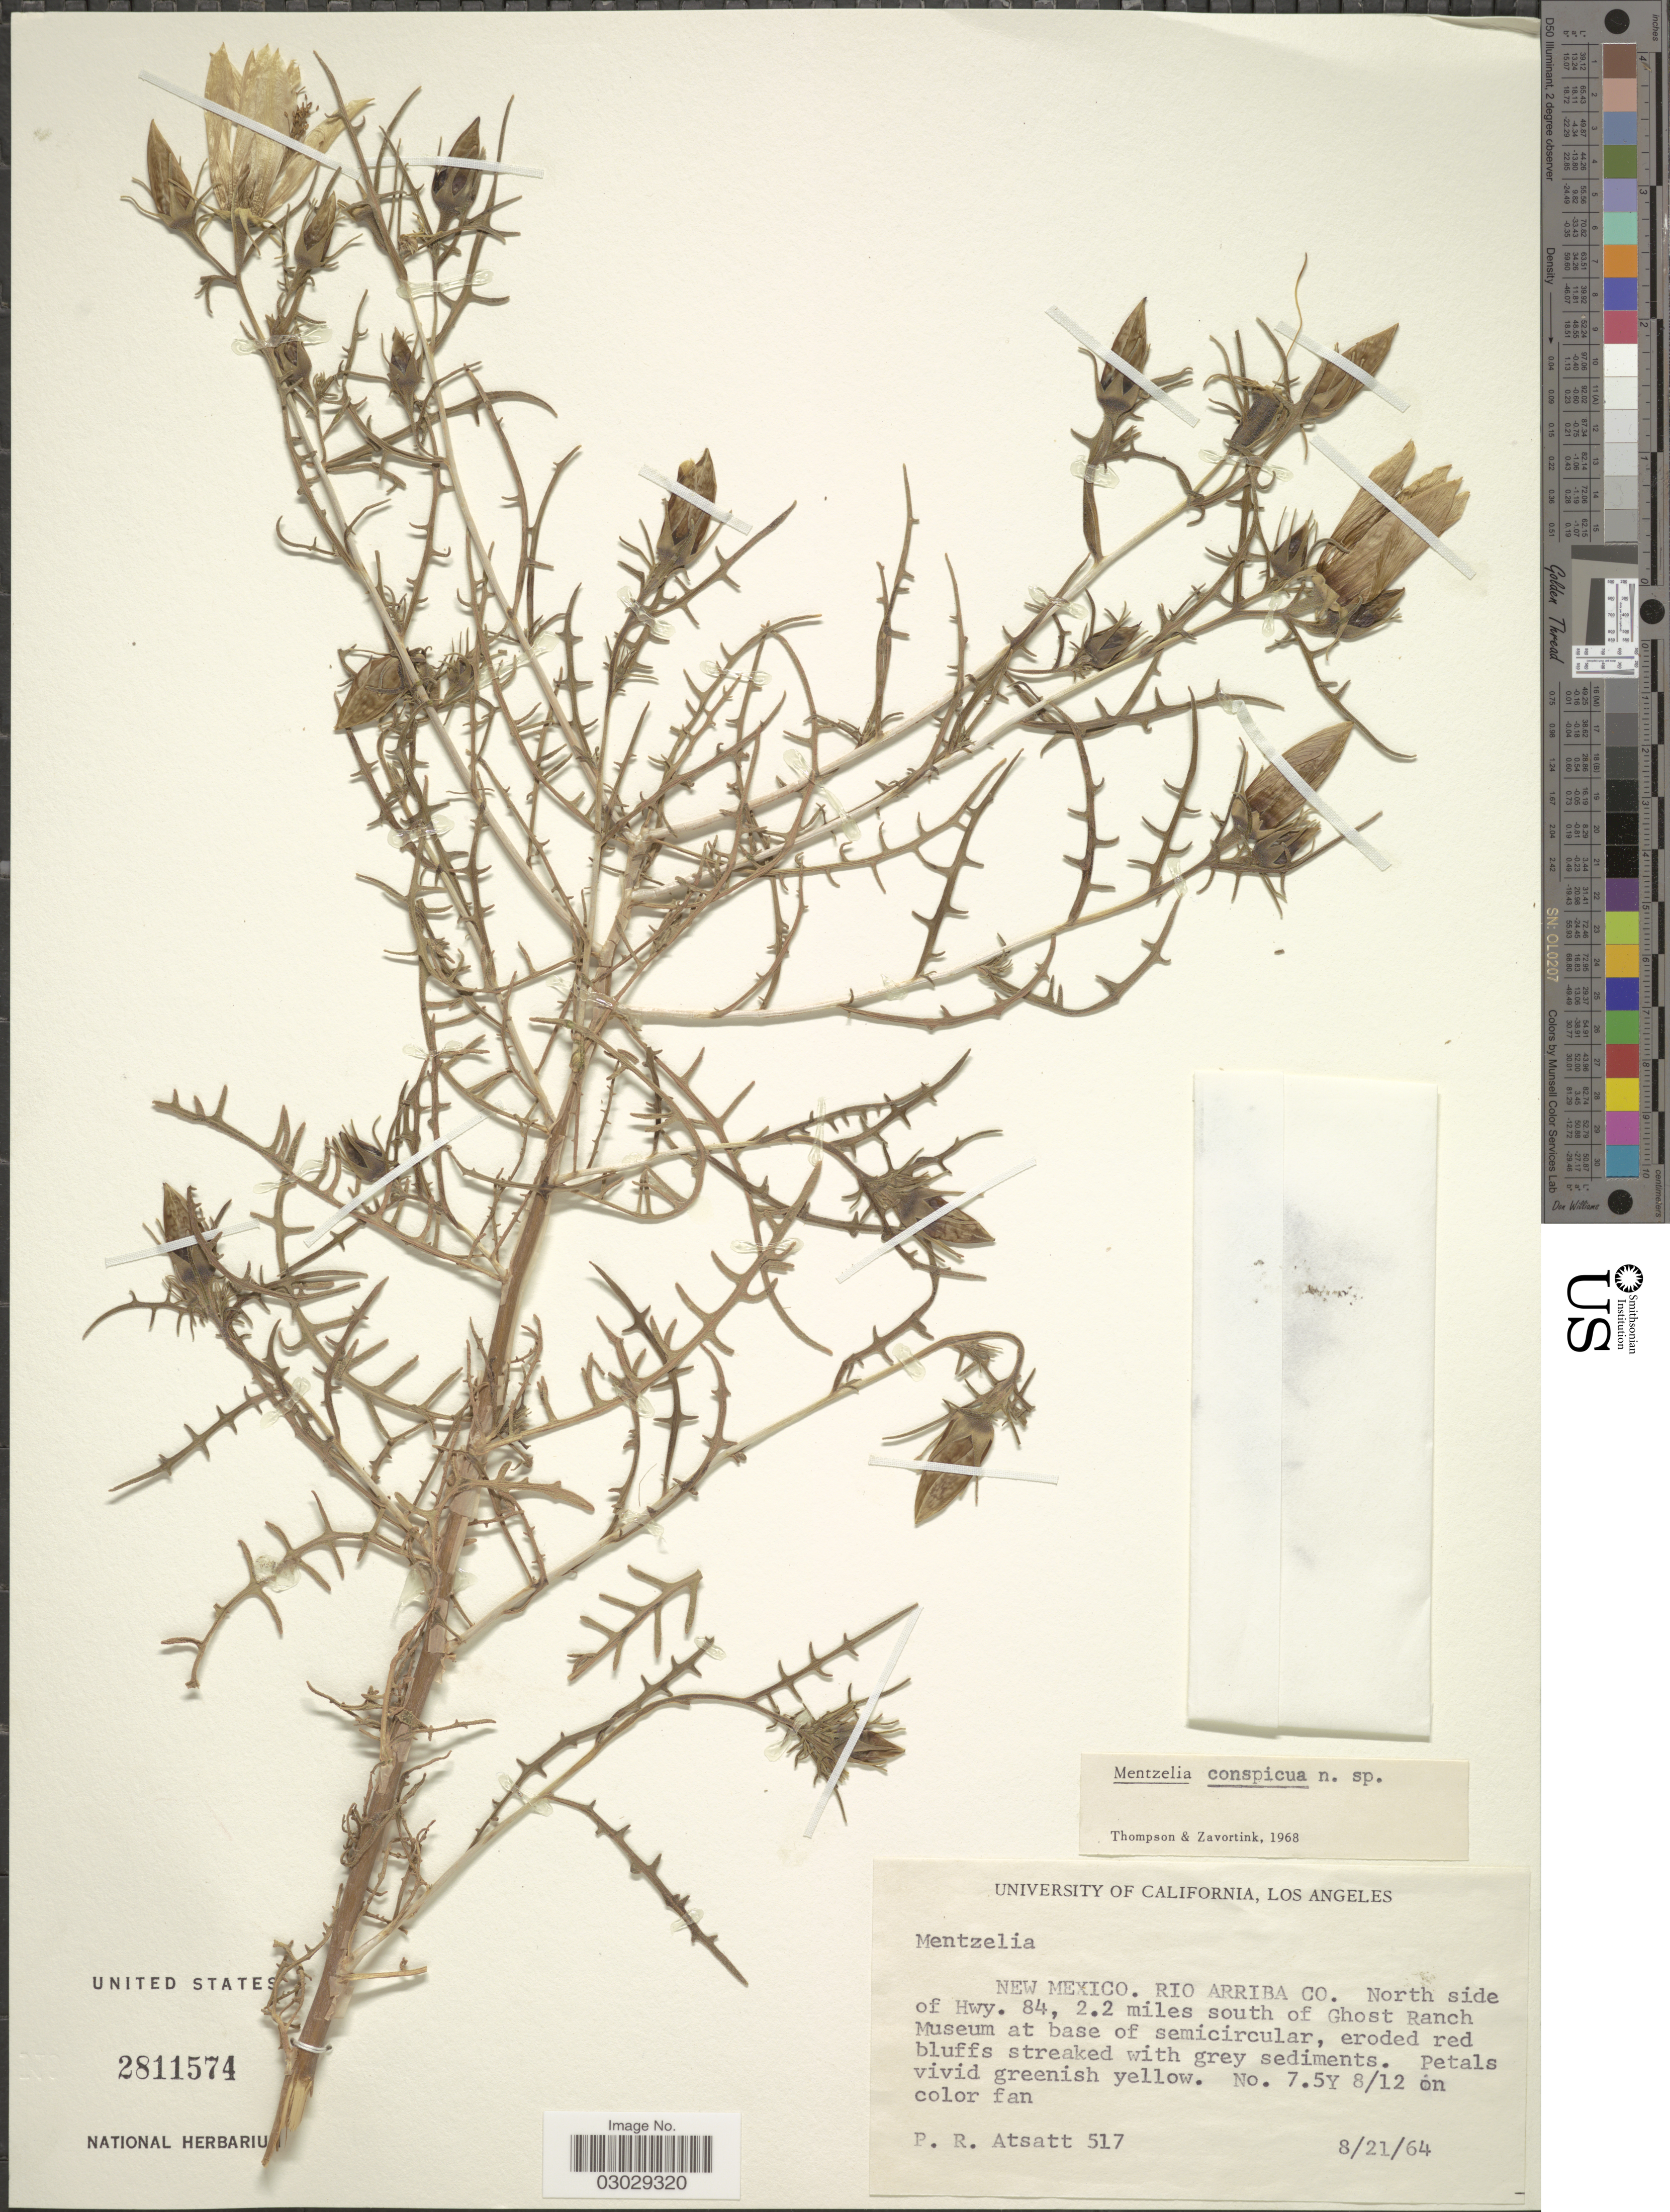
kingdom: Plantae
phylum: Tracheophyta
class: Magnoliopsida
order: Cornales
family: Loasaceae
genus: Mentzelia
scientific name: Mentzelia conspicua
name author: Todsen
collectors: P. R. Atsatt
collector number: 517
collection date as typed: Transcribed d/m/y: 21/8/64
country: United States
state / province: New Mexico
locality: Rio Arriba Co. North side of Hwy. 84, 2.2 miles south of Ghost Ranch Museum.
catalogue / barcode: US 2811574